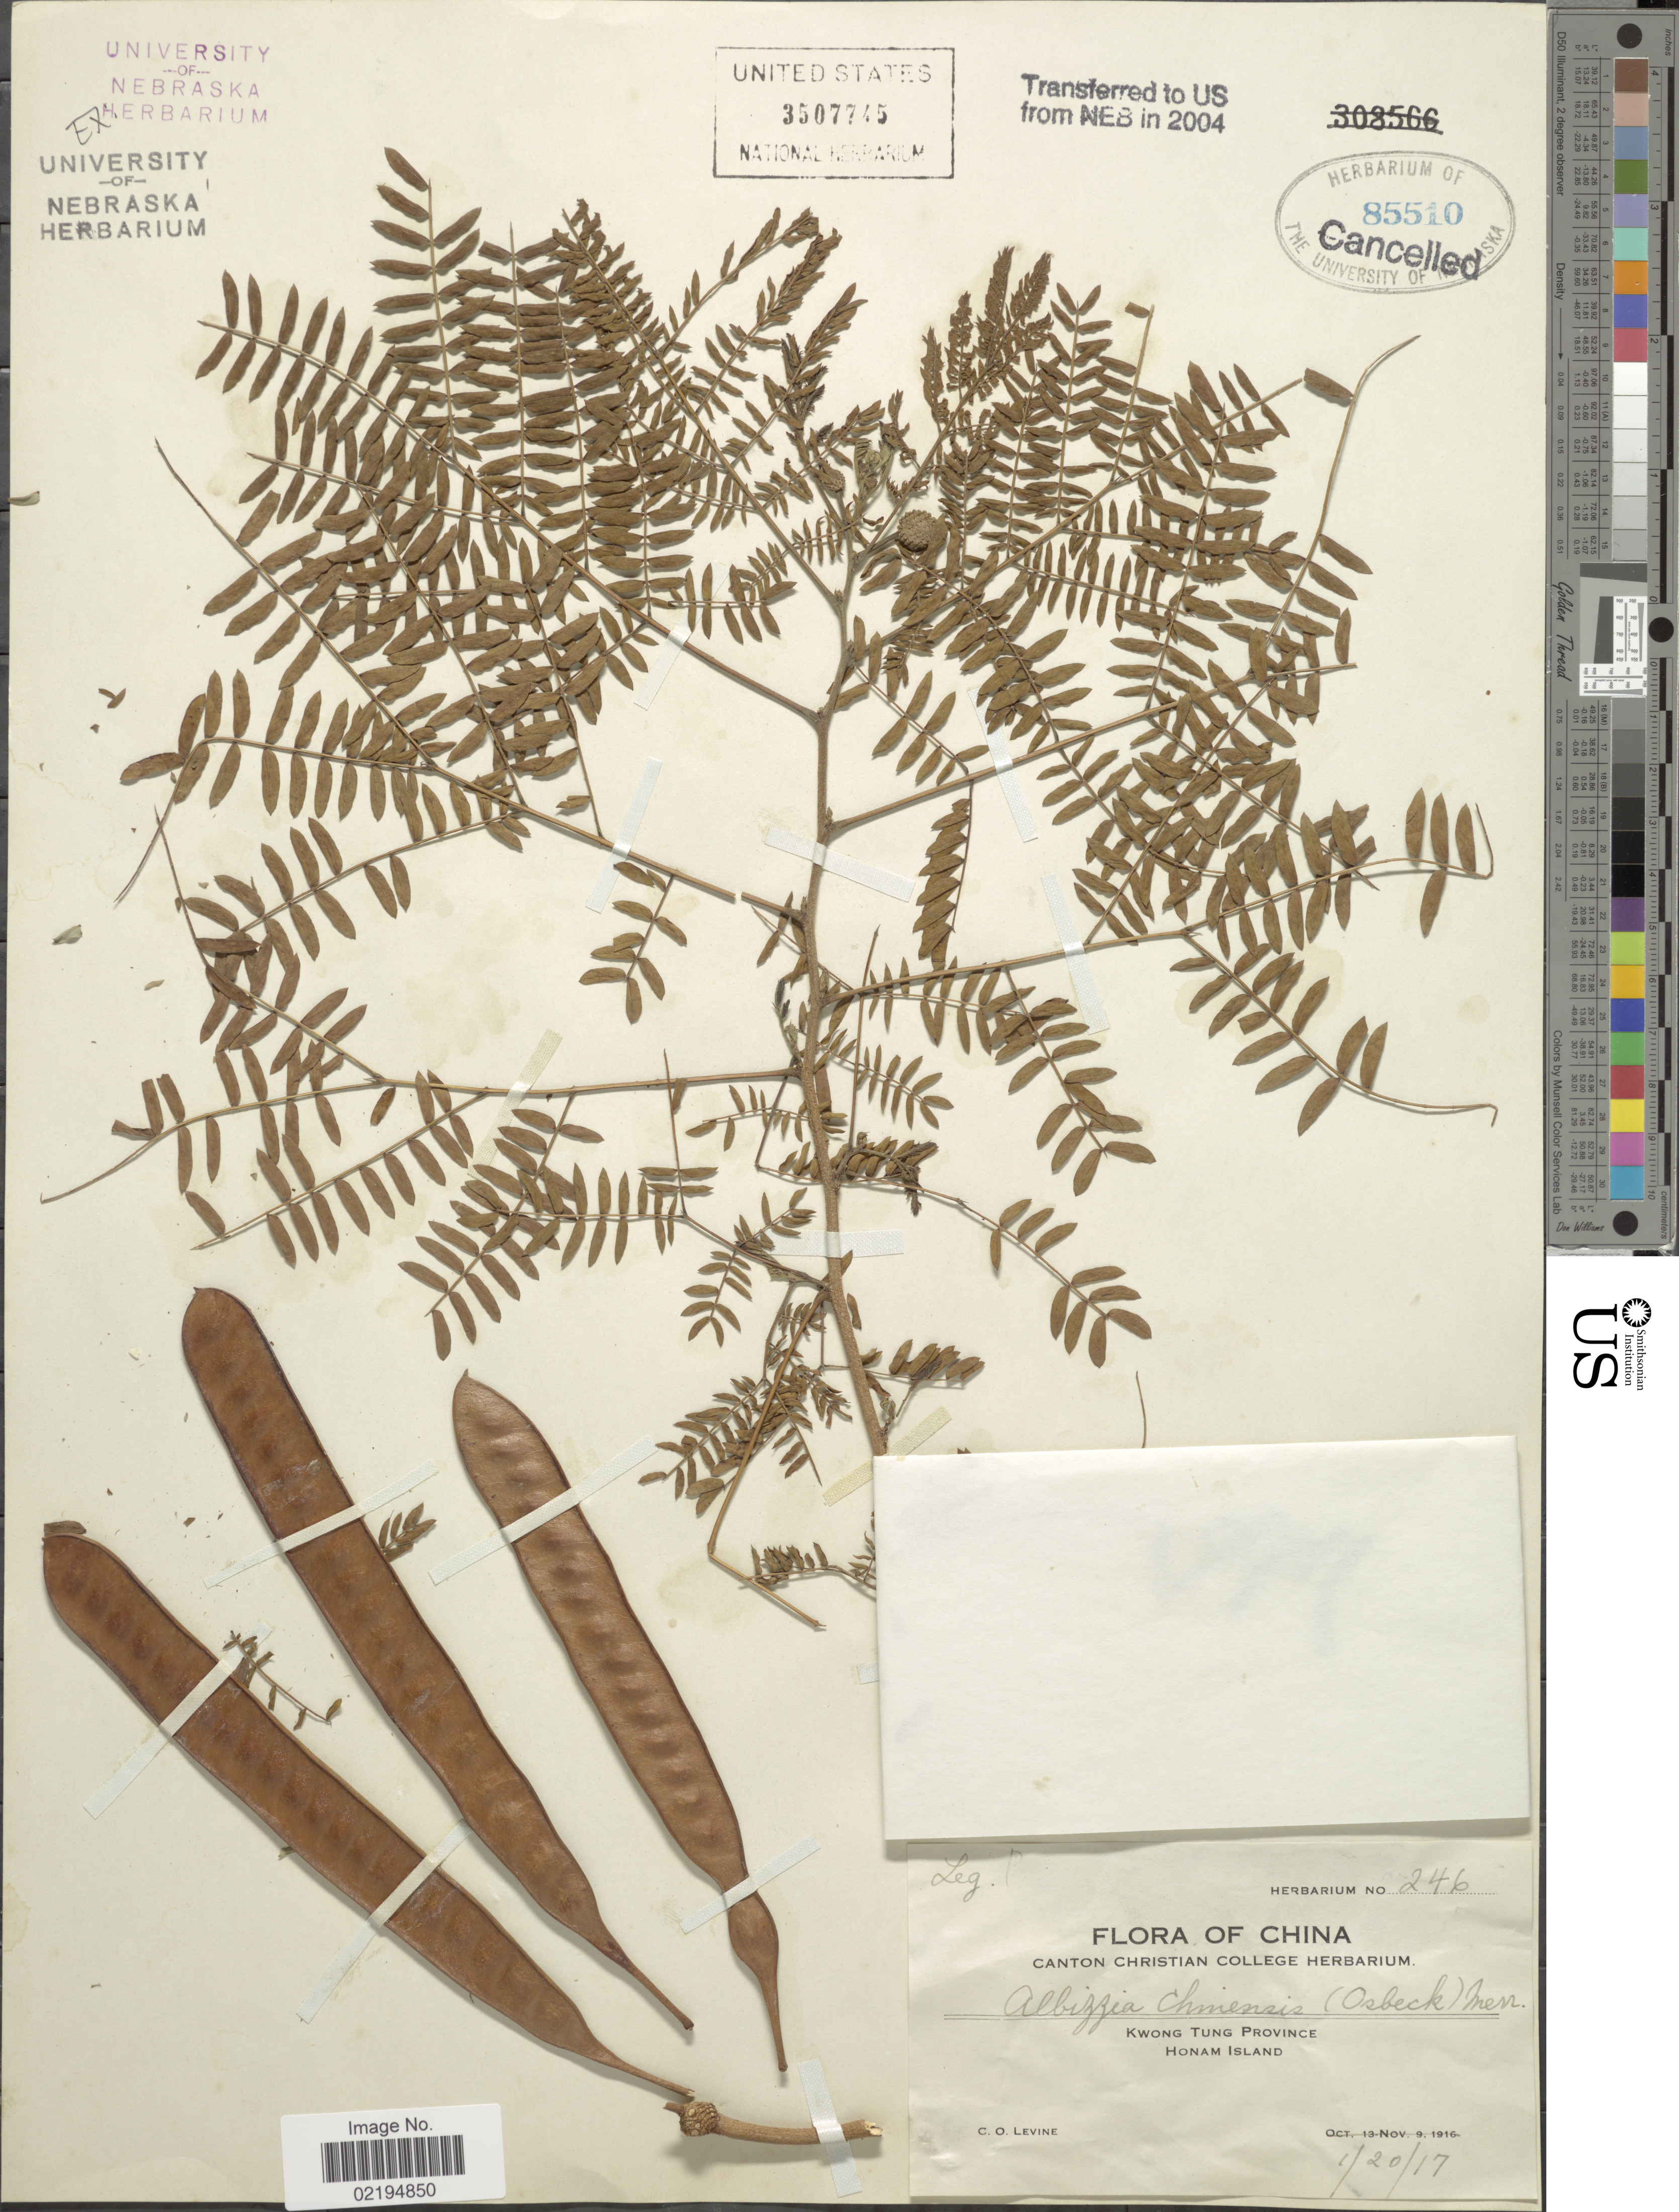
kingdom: Plantae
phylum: Tracheophyta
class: Magnoliopsida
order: Fabales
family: Fabaceae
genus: Albizia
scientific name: Albizia chinensis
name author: (Osbeck) Merr.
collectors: C. O. Levine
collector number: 246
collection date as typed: Transcribed d/m/y: 20/1/17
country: China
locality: Kwong Tung Province, Honam Island.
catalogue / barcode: US 3507745